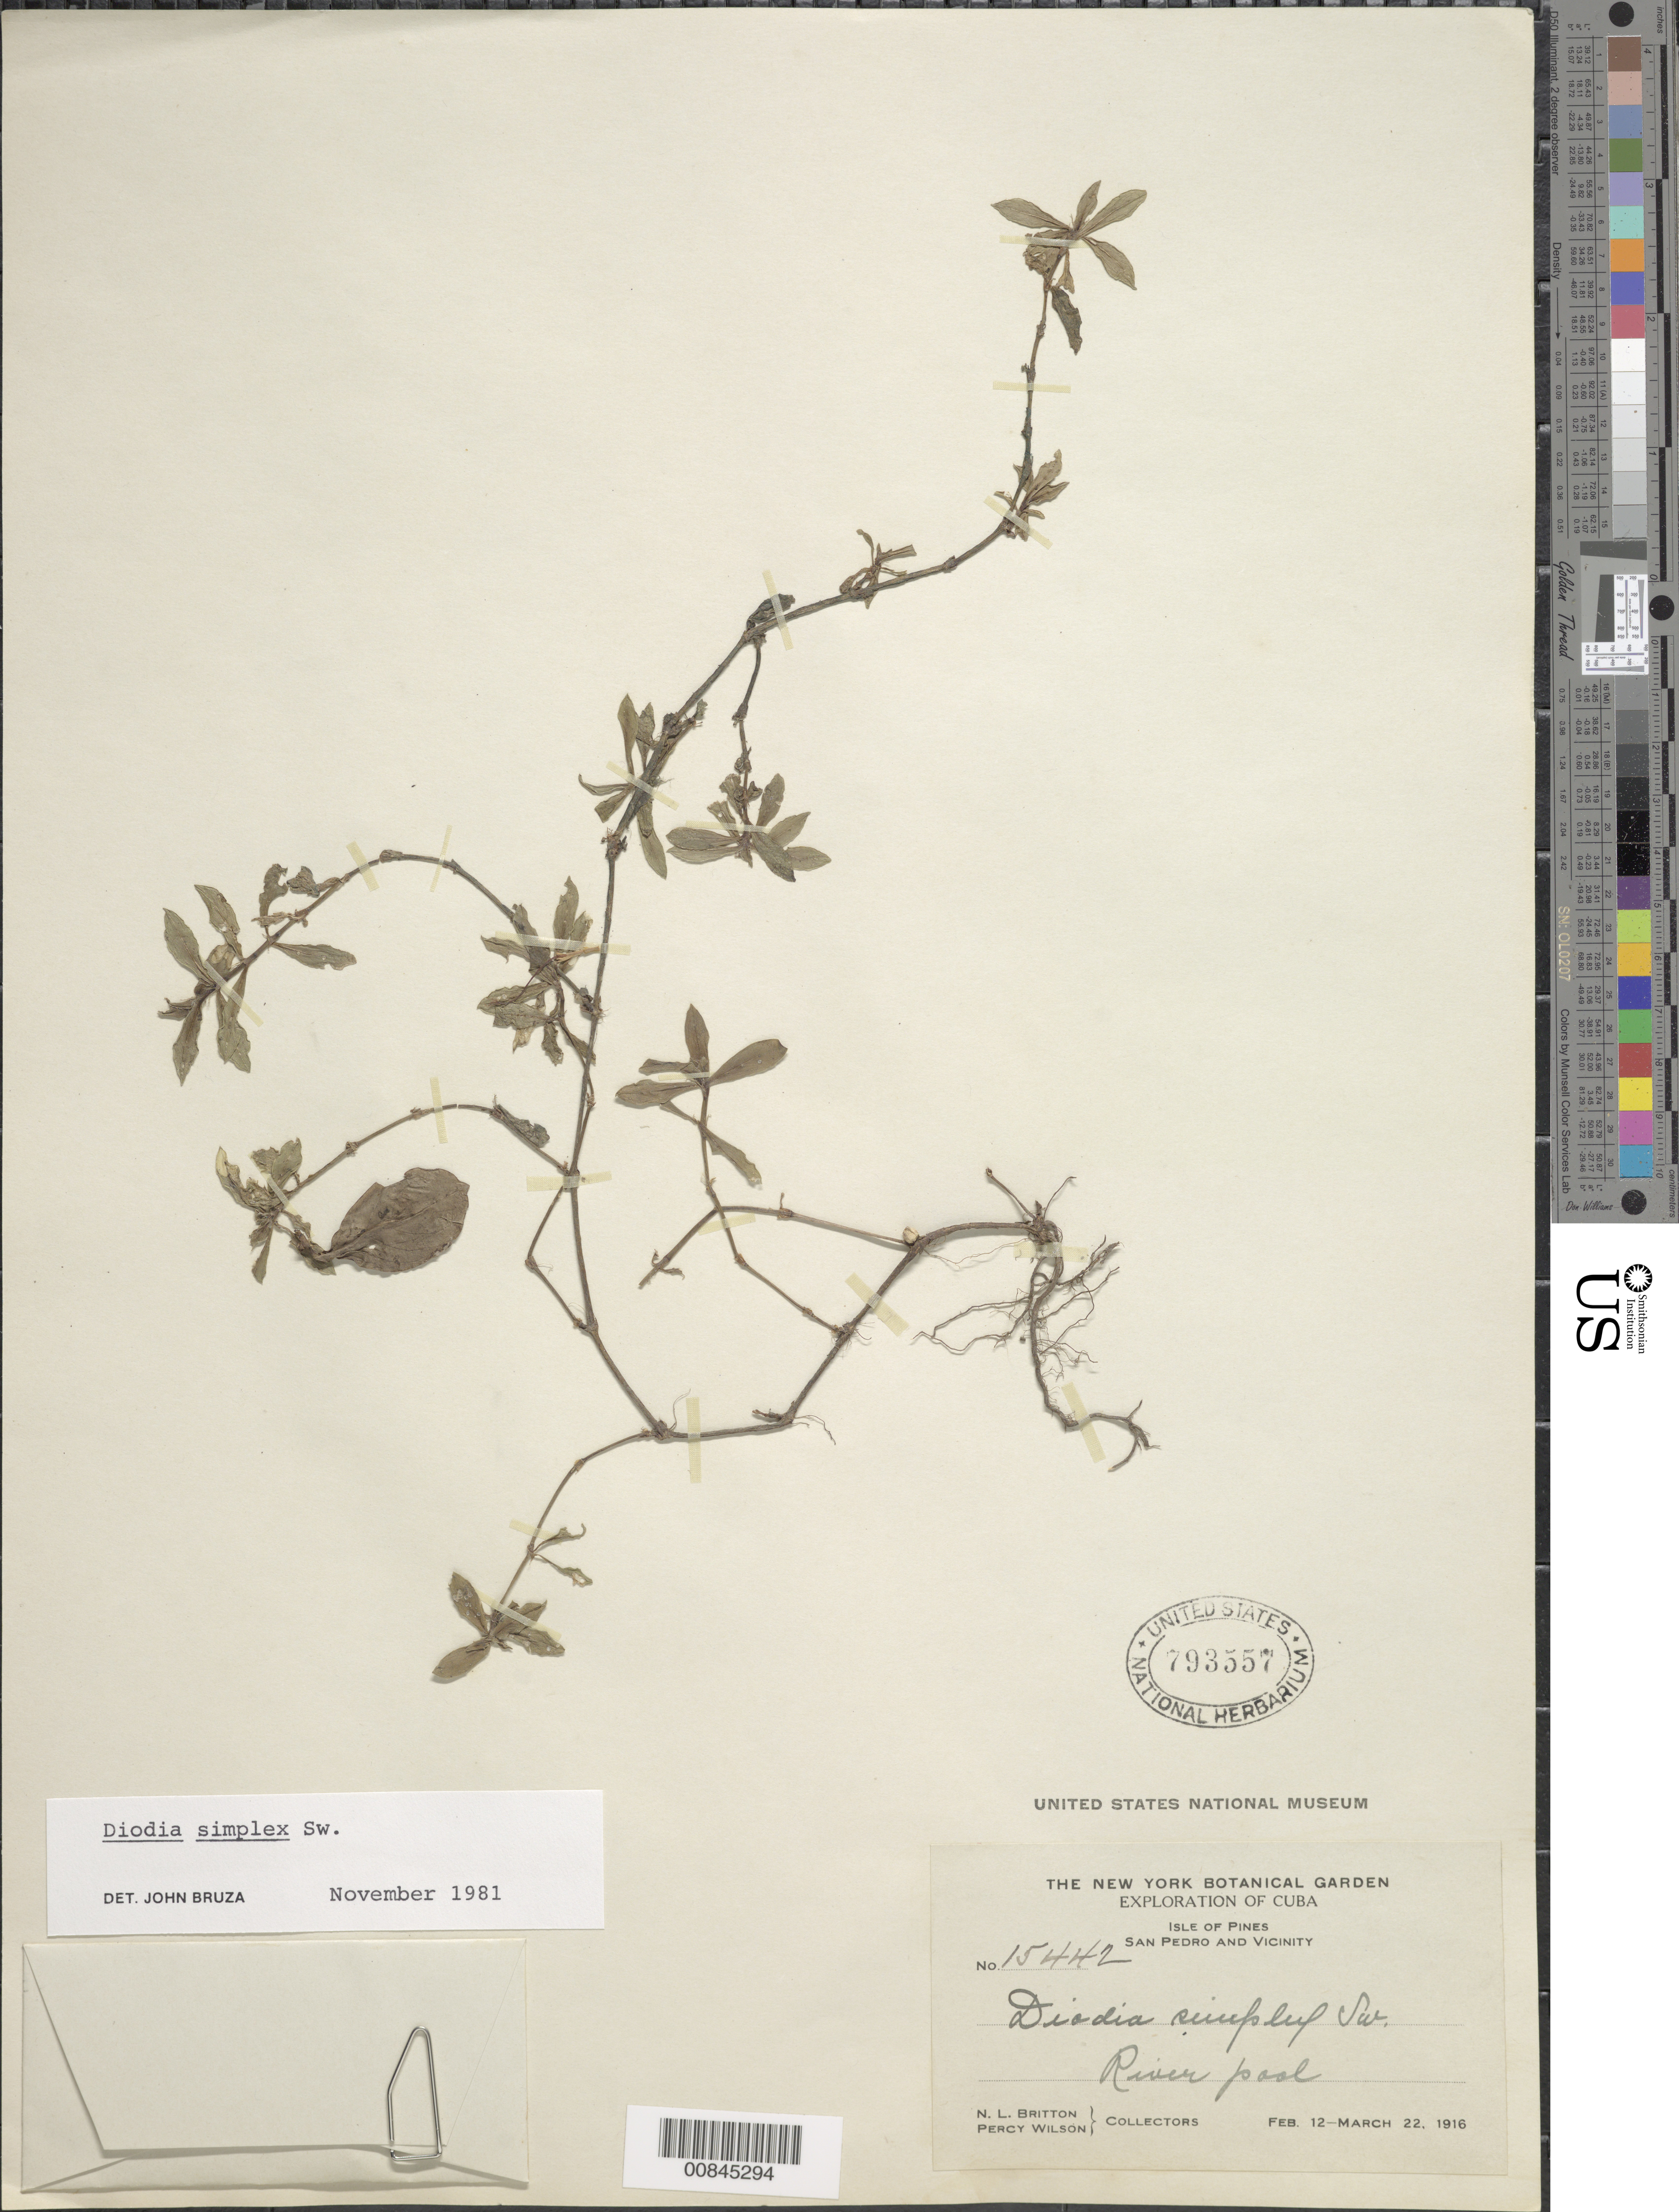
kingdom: Plantae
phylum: Tracheophyta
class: Magnoliopsida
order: Gentianales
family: Rubiaceae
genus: Diodia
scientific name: Diodia simplex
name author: Sw.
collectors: N. Britton, E. G. Britton & P. Wilson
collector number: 15442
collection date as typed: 12 Feb 1916 to 22 Mar 1916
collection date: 1916-02-12/1916-03-22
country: Cuba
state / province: Isla de La Juventud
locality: San Pedro and vicinity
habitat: River pool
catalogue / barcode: US 793557